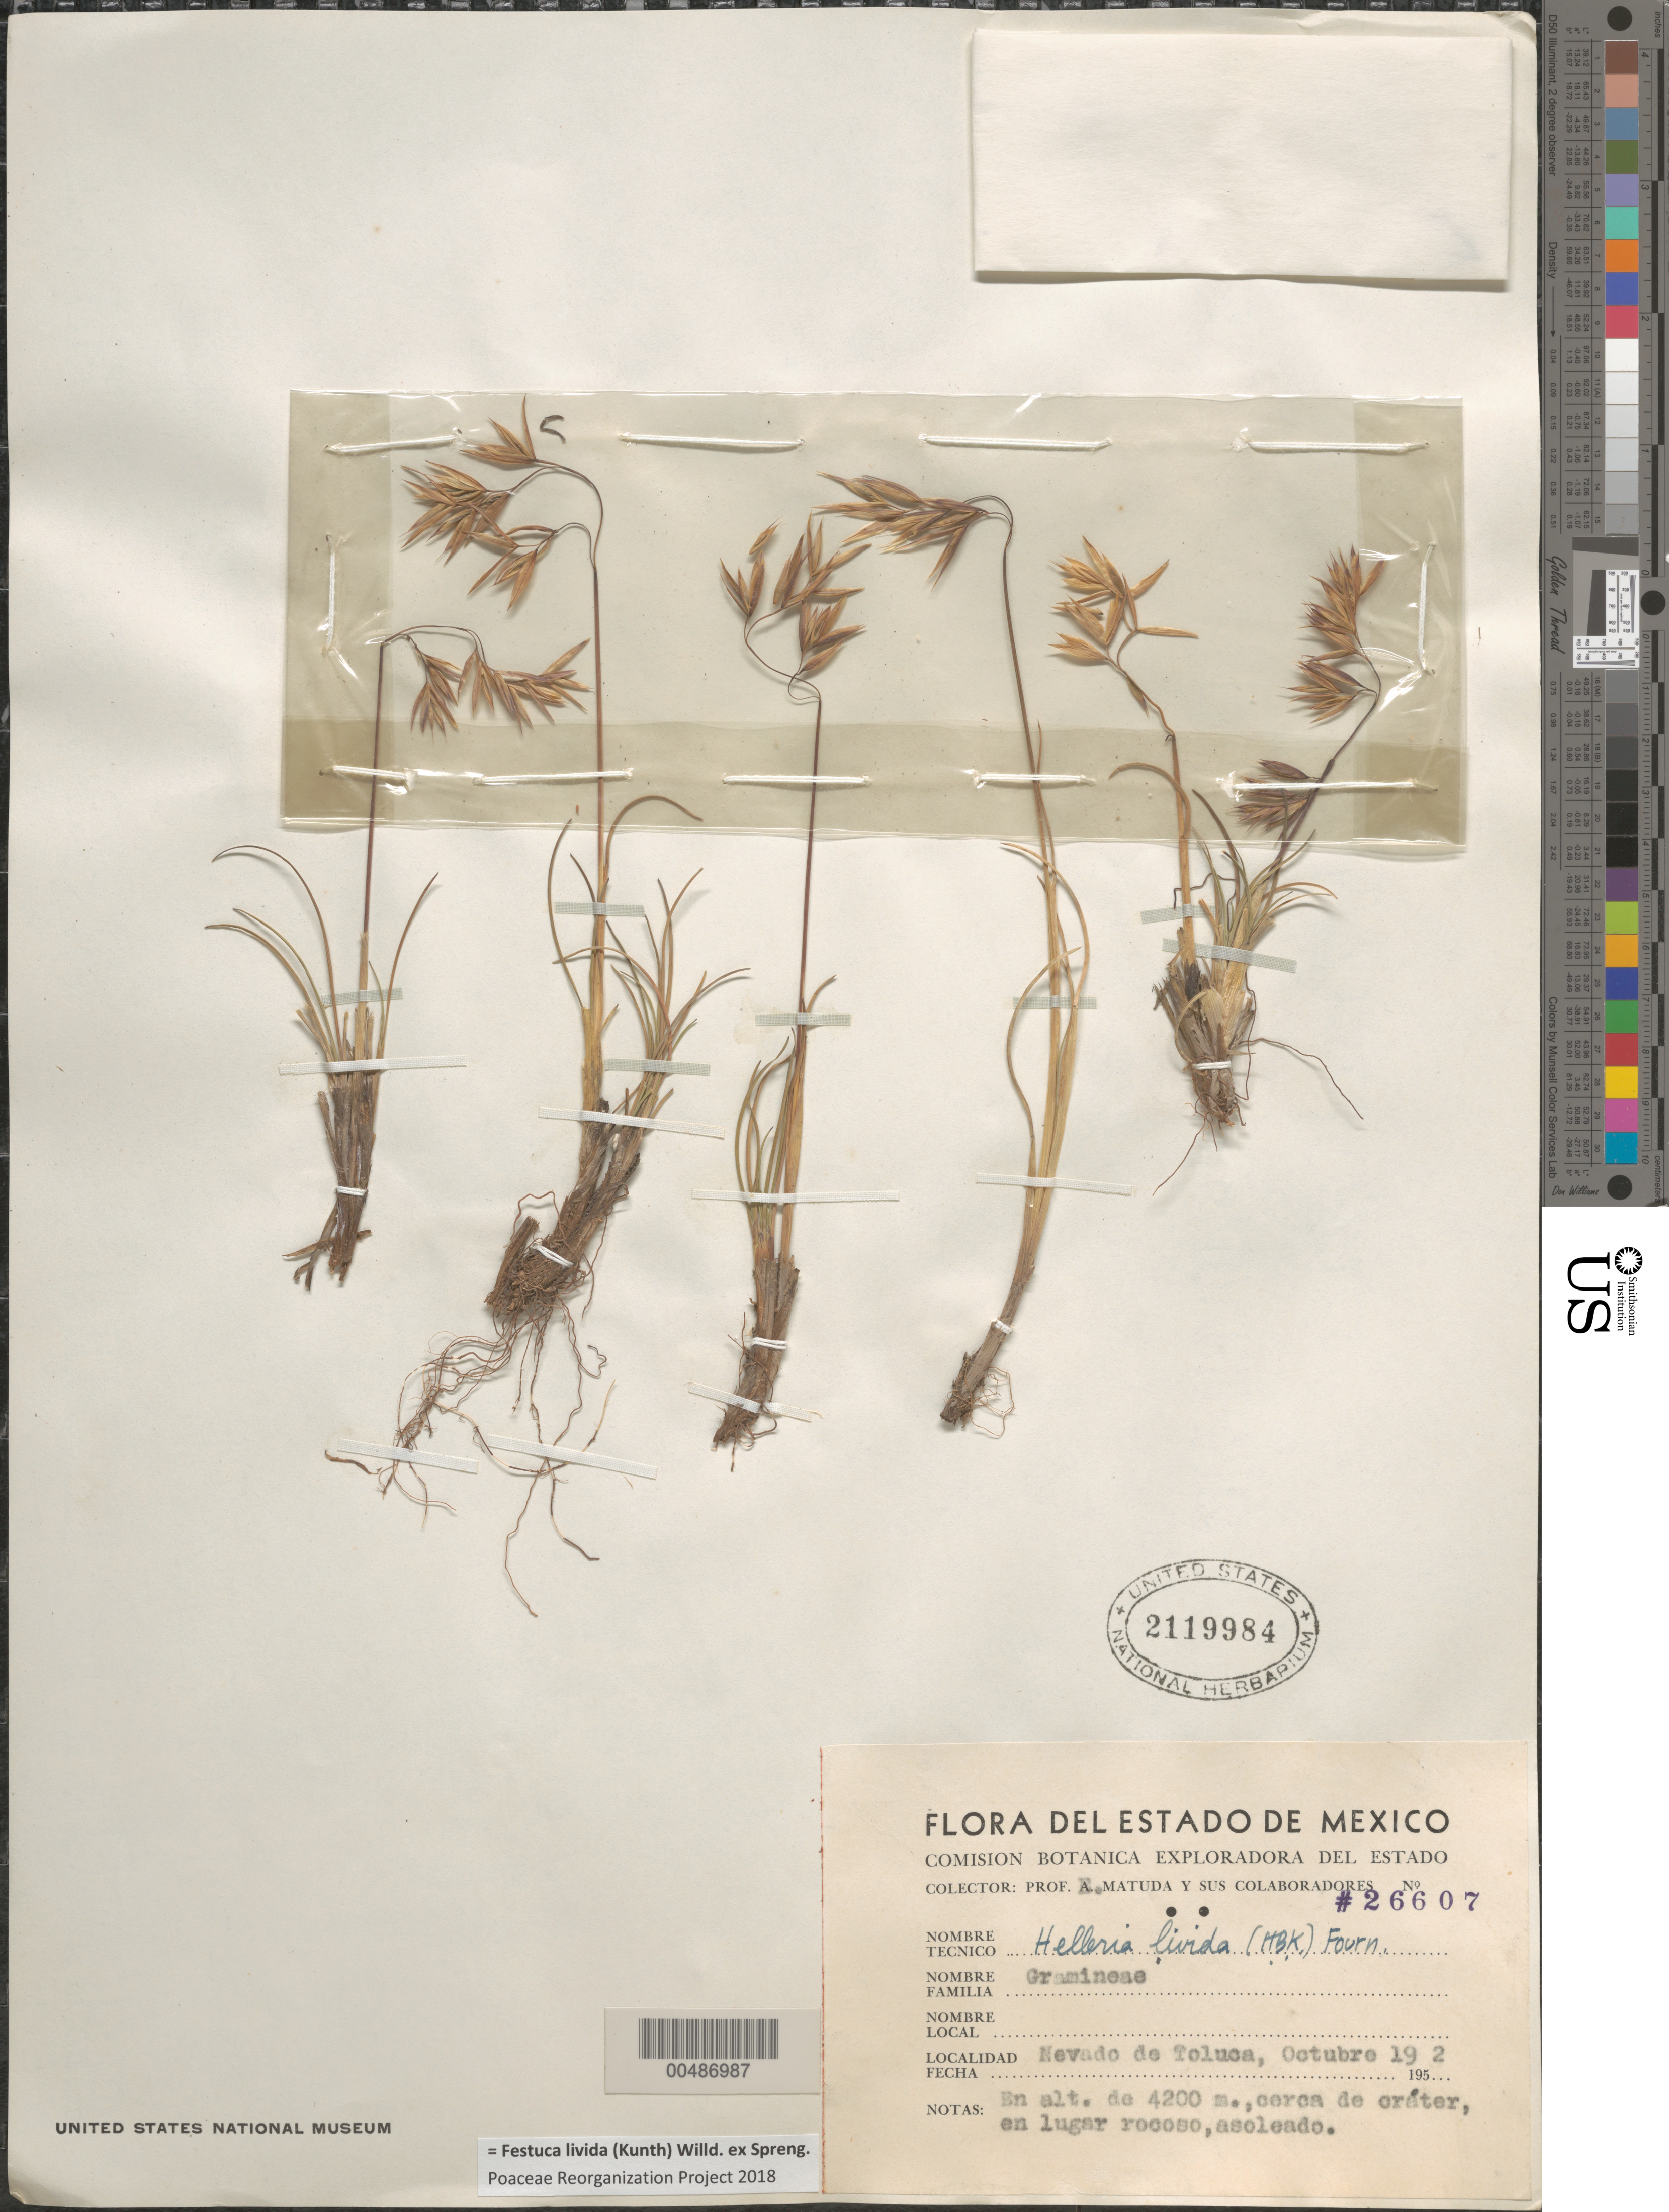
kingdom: Plantae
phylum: Tracheophyta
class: Liliopsida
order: Poales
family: Poaceae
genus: Festuca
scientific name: Festuca livida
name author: (Kunth) Willd.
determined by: Poaceae Reorganization Project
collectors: E. Matuda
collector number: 26607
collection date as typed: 19 Oct 1952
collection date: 1952-10-19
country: Mexico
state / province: México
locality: Nevado de Toluca, cerca de cr ter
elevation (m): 4200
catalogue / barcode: US 2119984